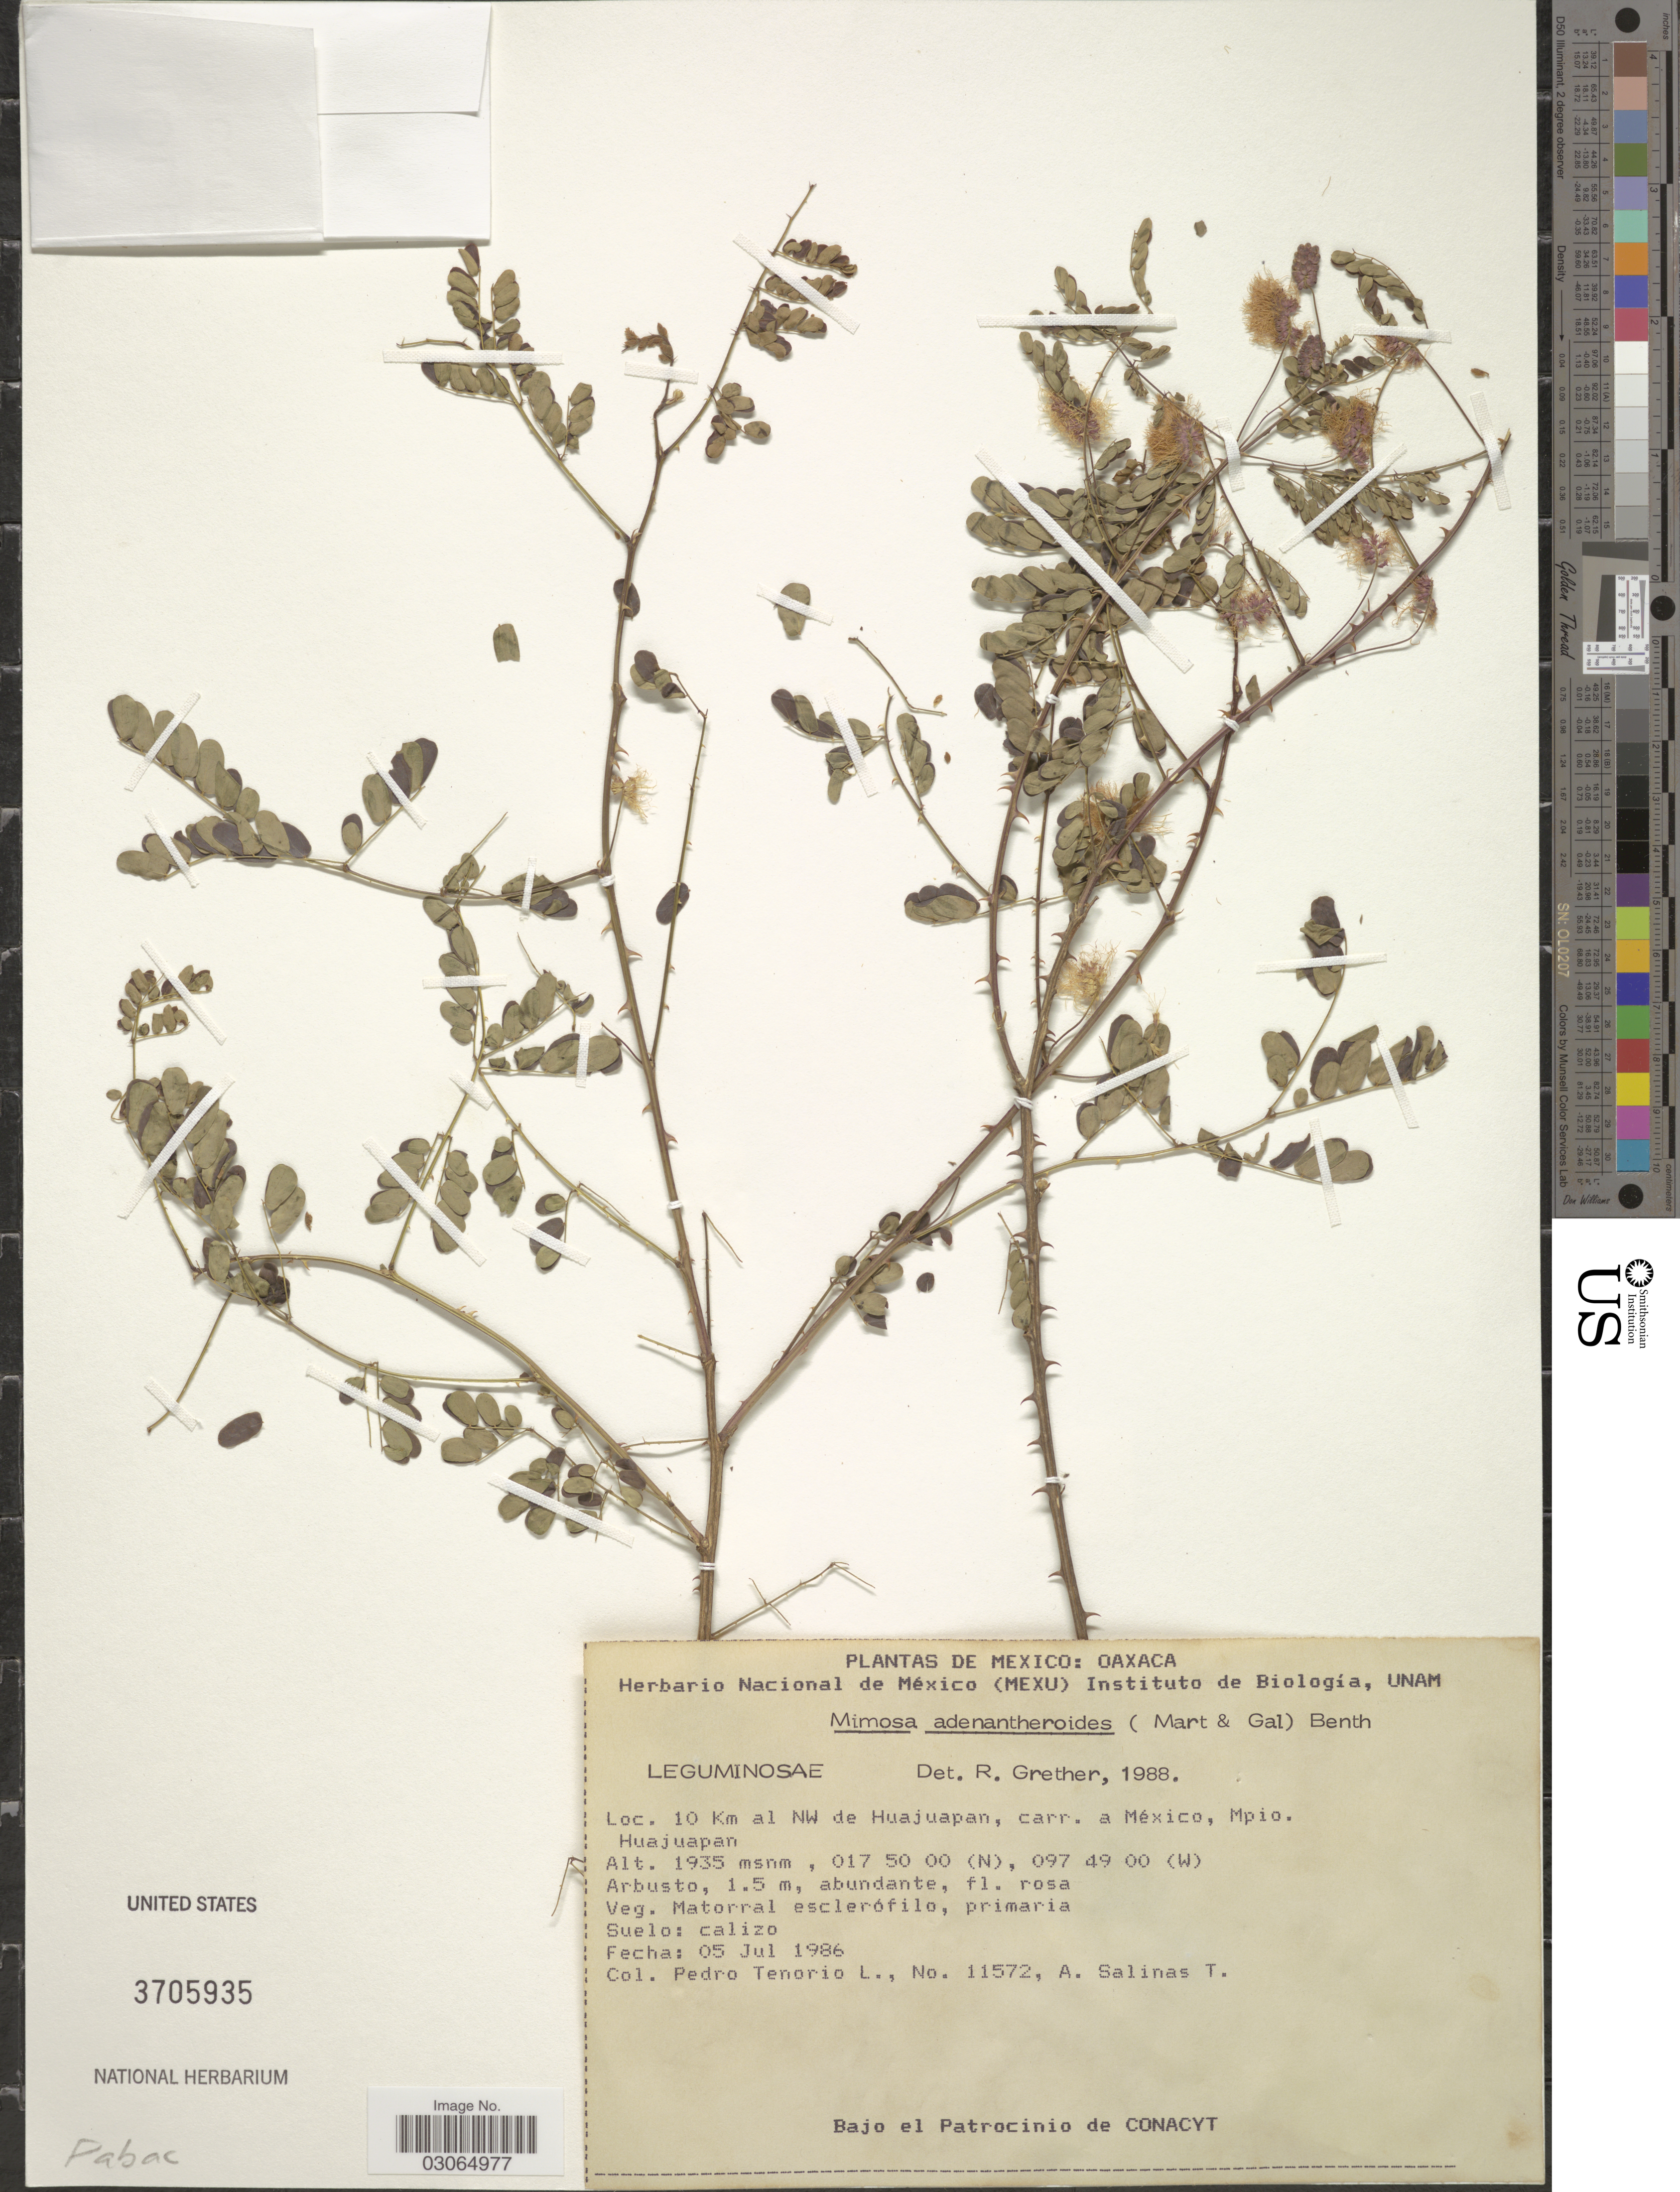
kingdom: Plantae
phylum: Tracheophyta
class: Magnoliopsida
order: Fabales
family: Fabaceae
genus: Mimosa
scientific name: Mimosa adenantheroides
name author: (M. Martens) Benth.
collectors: P. Tenorio L. & A. Salinas T.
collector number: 11572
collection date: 1986-07-05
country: Mexico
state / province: Oaxaca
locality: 10 Km al NW de Huajuapan, carr. a México, Mpio. Huajuapan.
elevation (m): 1935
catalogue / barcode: US 3705935